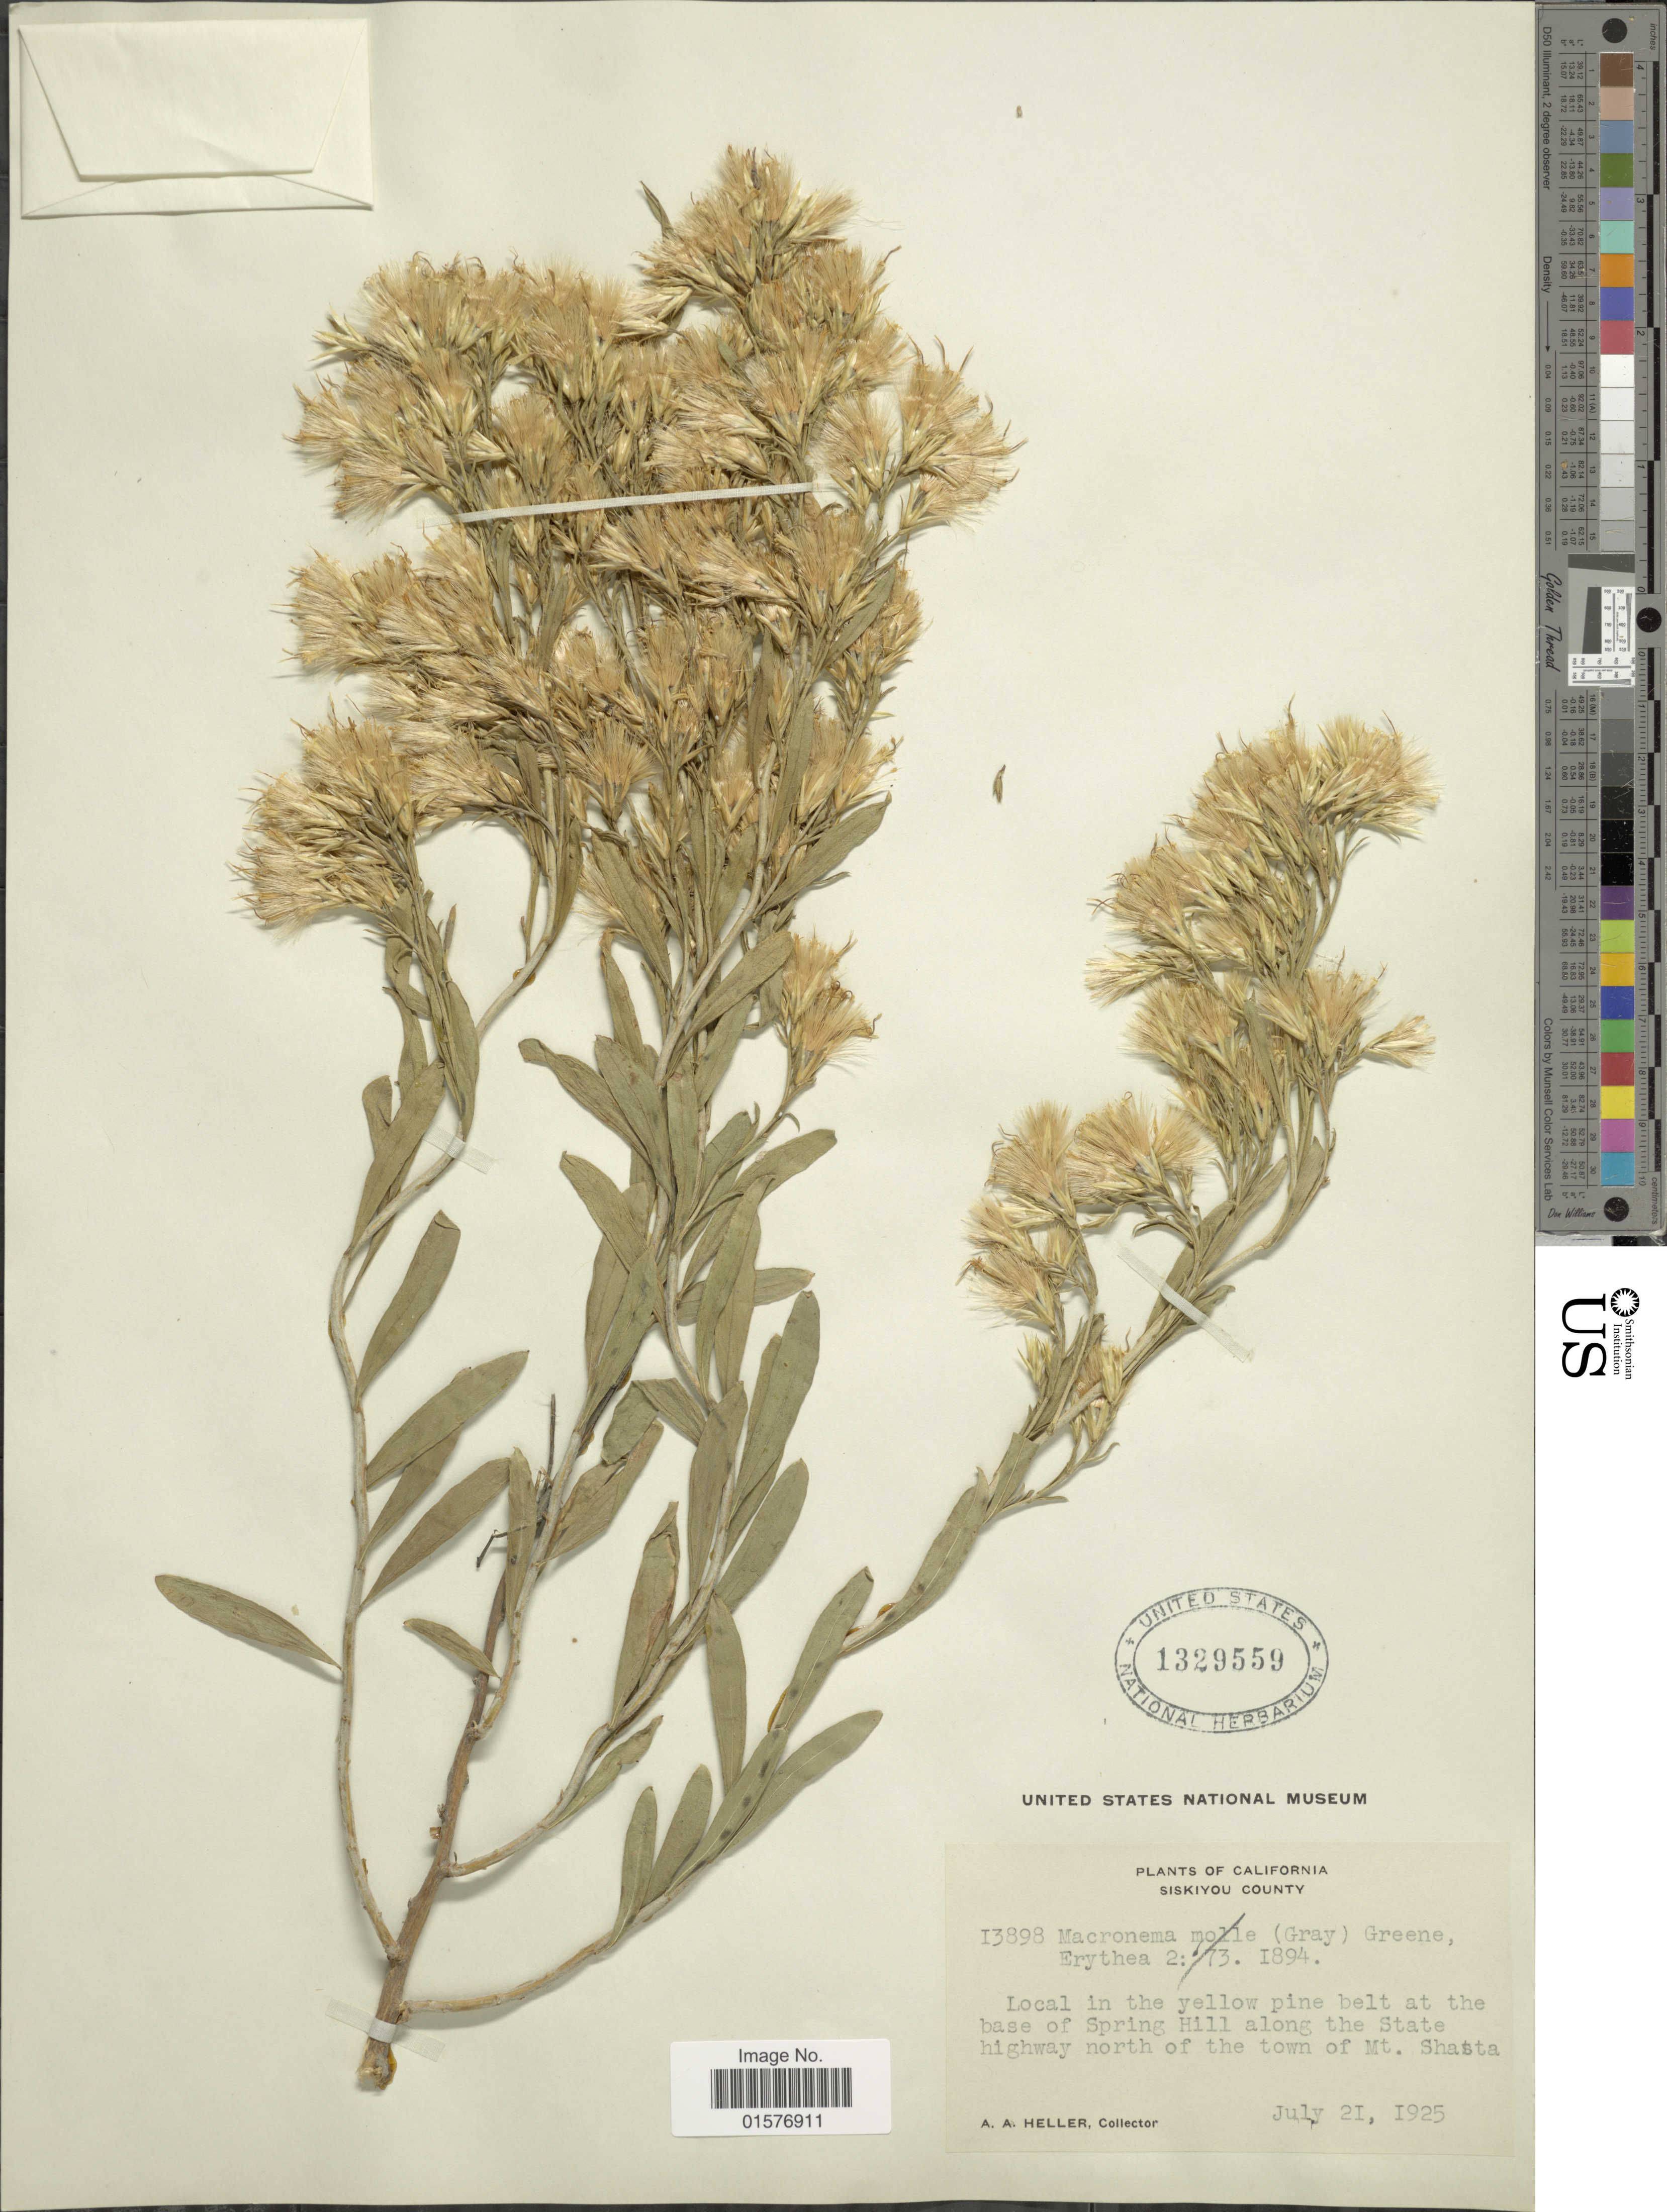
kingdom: Plantae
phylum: Tracheophyta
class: Magnoliopsida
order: Asterales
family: Asteraceae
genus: Ericameria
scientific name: Ericameria parryi var. latior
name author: (H.M. Hall & Clem.) G.L. Nesom & G.I. Baird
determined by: Urbatsch, Lowell E., Curator (LSU), Louisiana State University (UNITED STATES)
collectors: A. A. Heller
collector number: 13898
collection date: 1925-07-21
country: United States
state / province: California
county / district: Siskiyou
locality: Siskiyou County, Local in the yellow pine belt at the base of Spring Hill along the State highway north of the town of Mt. Shasta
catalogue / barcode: US 1329559